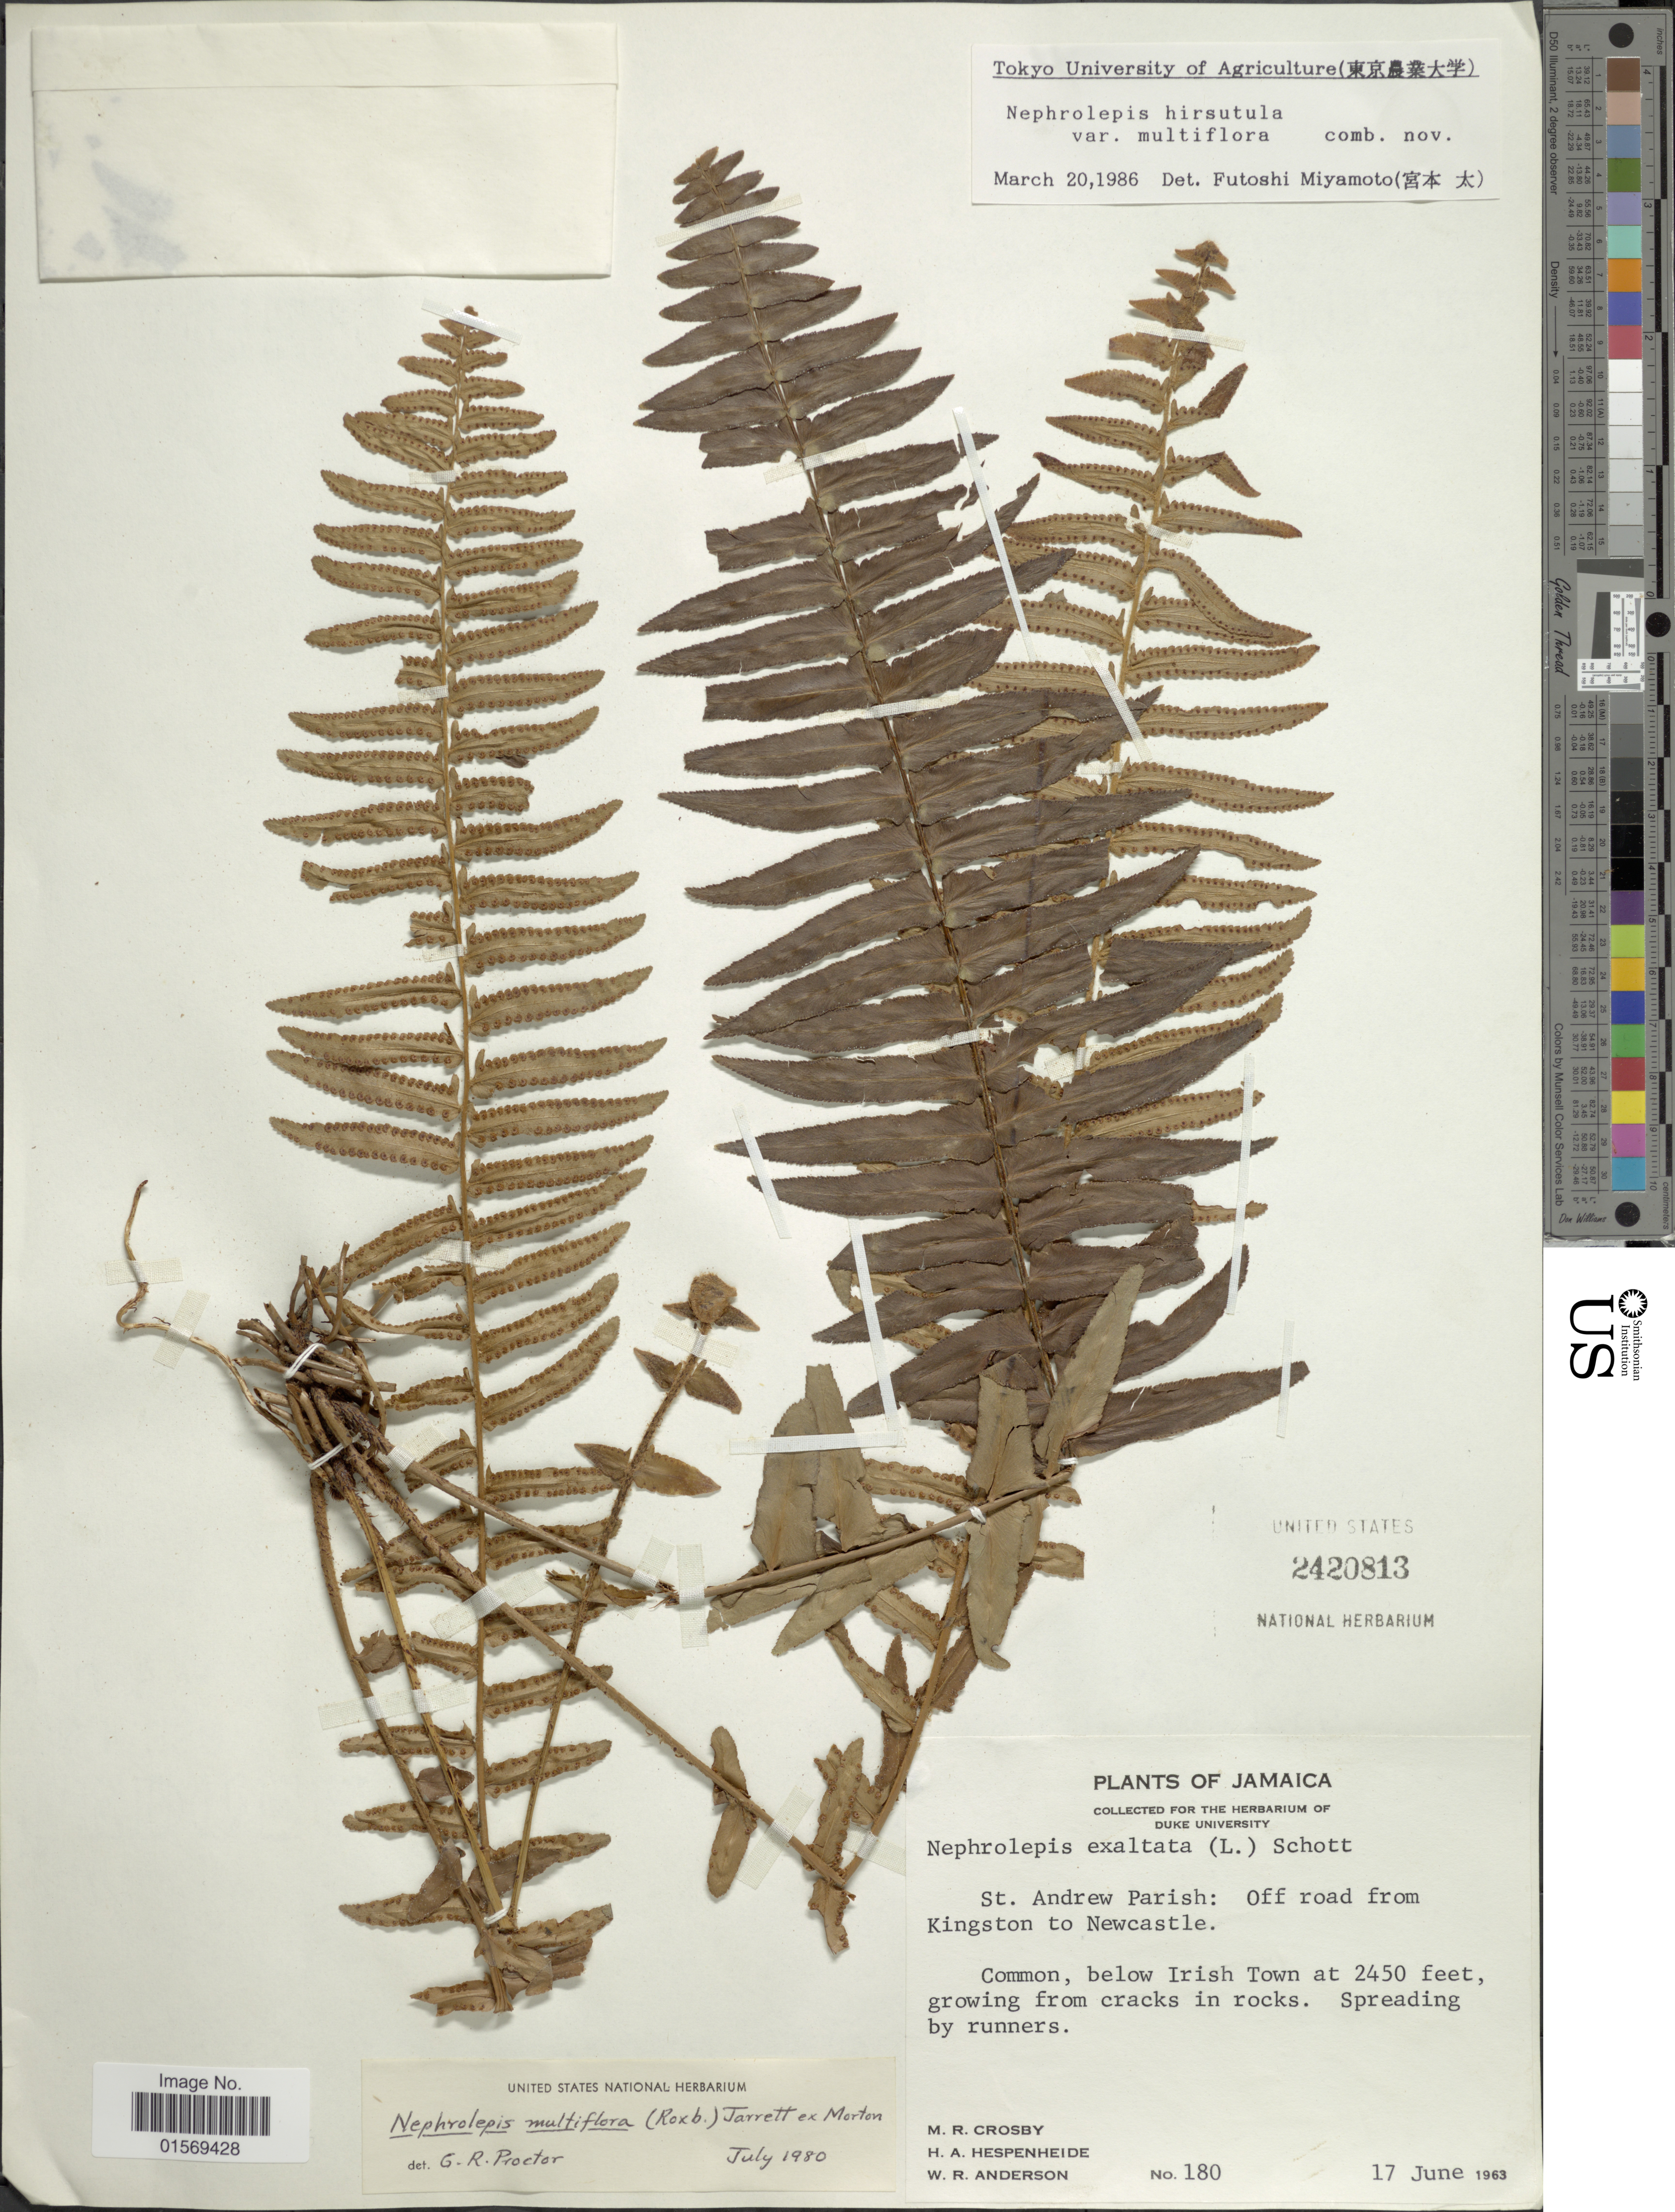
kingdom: Plantae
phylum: Tracheophyta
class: Polypodiopsida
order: Polypodiales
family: Nephrolepidaceae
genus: Nephrolepis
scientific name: Nephrolepis multiflora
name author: (Roxb.) F.M. Jarrett ex C.V. Morton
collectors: M. R. Crosby, H. A. Hespenheide & W. Anderson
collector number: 180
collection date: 1963-06-17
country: Jamaica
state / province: Saint Andrew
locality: Jamaica, St. Andrew Parish: Off road from Kingston to Newcastle.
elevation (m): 747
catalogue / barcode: US 2420813